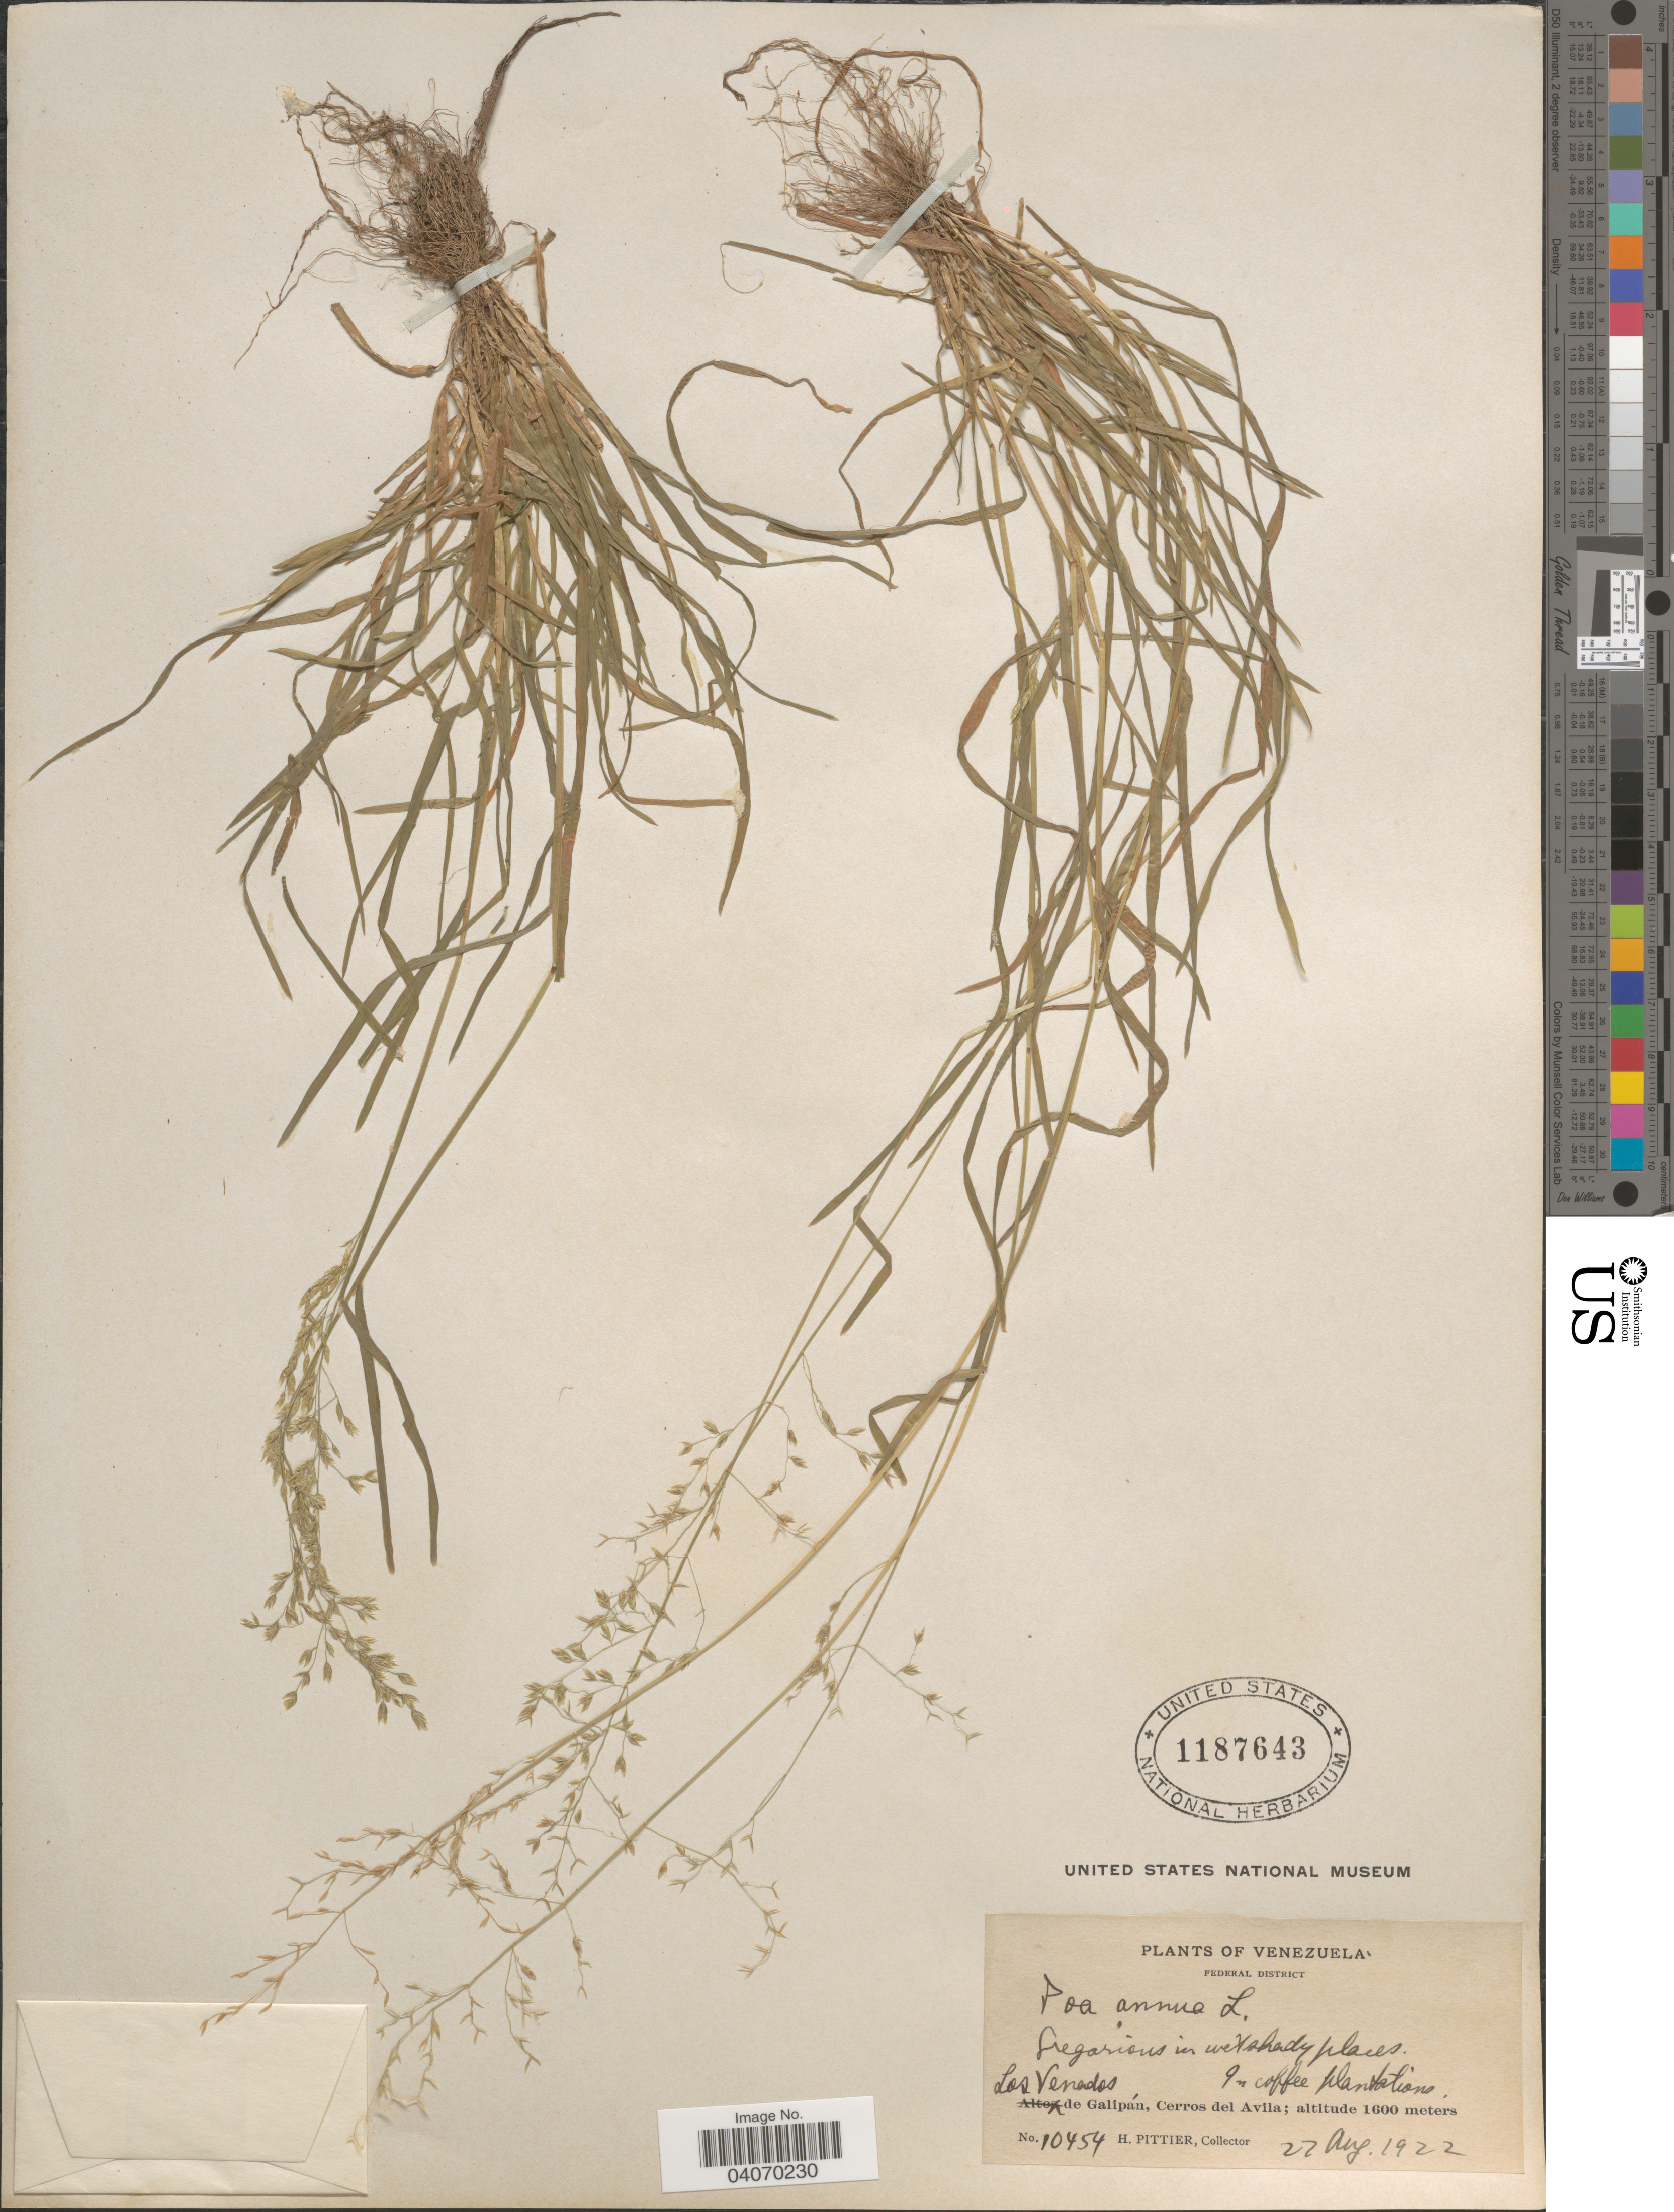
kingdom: Plantae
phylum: Tracheophyta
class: Liliopsida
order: Poales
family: Poaceae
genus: Poa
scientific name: Poa annua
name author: L.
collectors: H. F. Pittier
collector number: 10454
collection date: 1922-08-22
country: Venezuela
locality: Federal District. Gregorious in wet shady places. In coffee plantations. Los Venados, de Galipán, Cerros del Avila.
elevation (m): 1600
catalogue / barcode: US 1187643